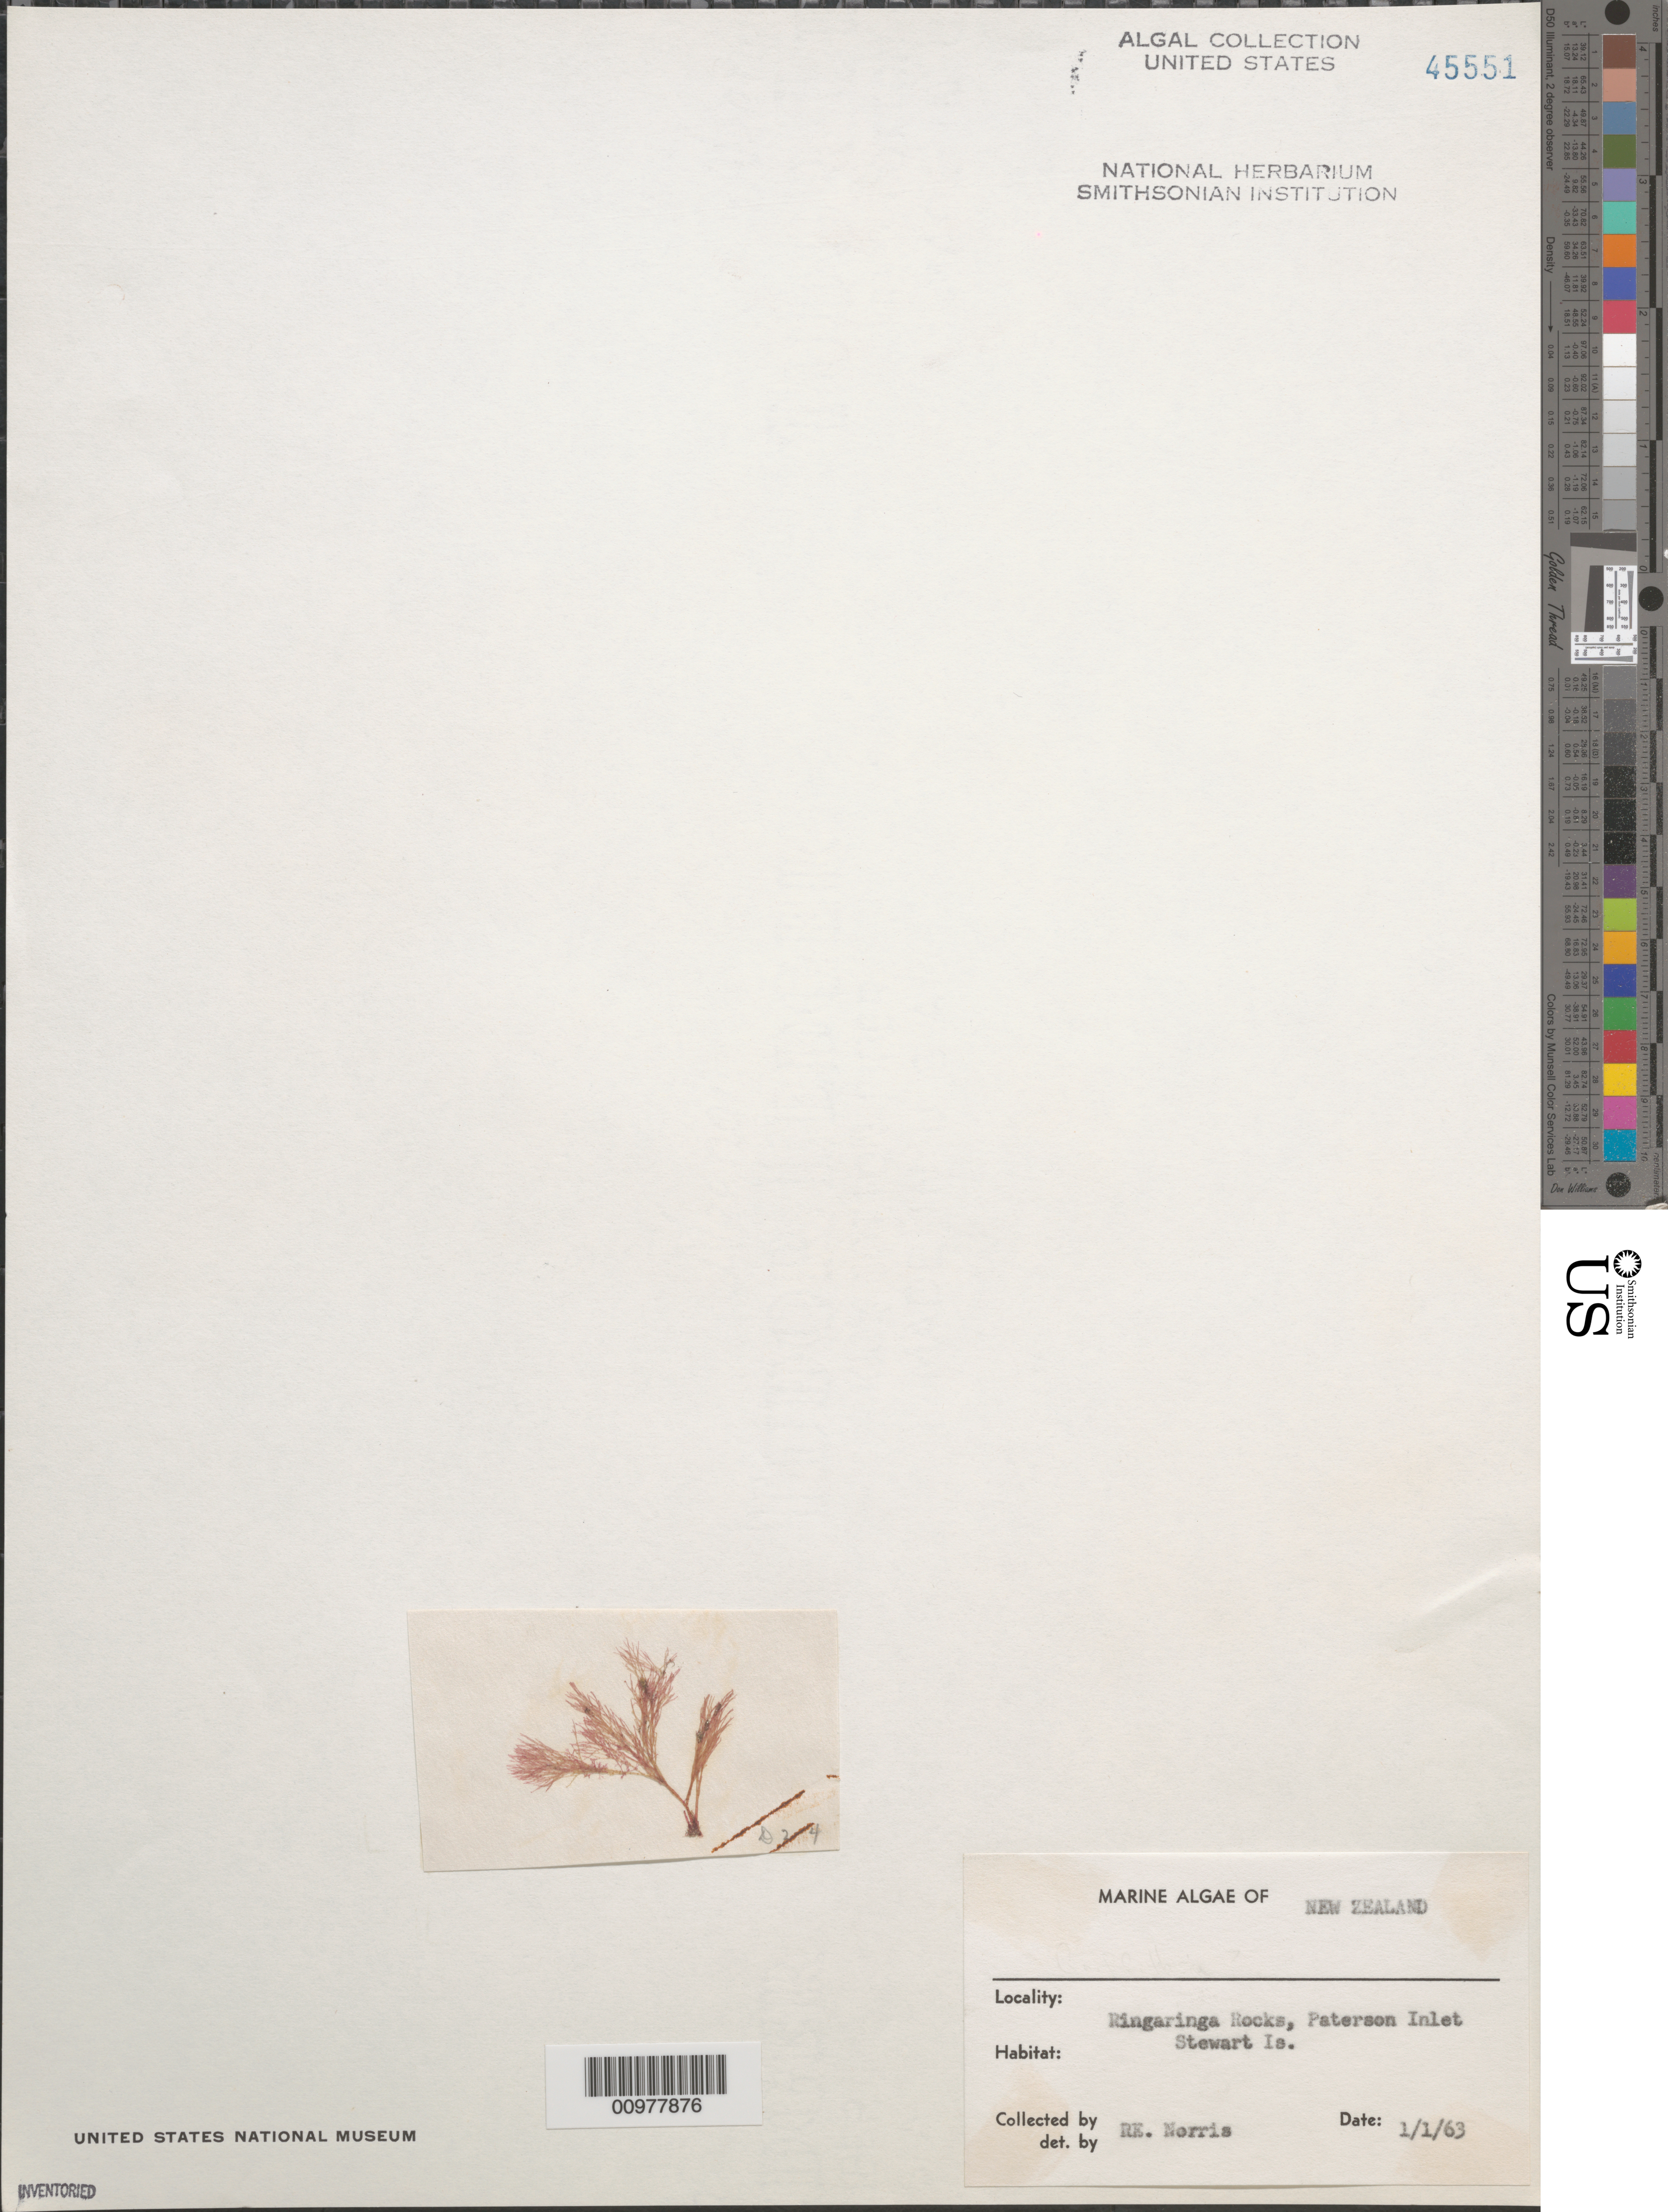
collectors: R. E. Norris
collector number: D2-4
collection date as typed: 01 Jan 1963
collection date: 1963-01-01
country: New Zealand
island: Stewart Island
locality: Ringaringa Rocks, Paterson Inlet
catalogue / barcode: US 45551